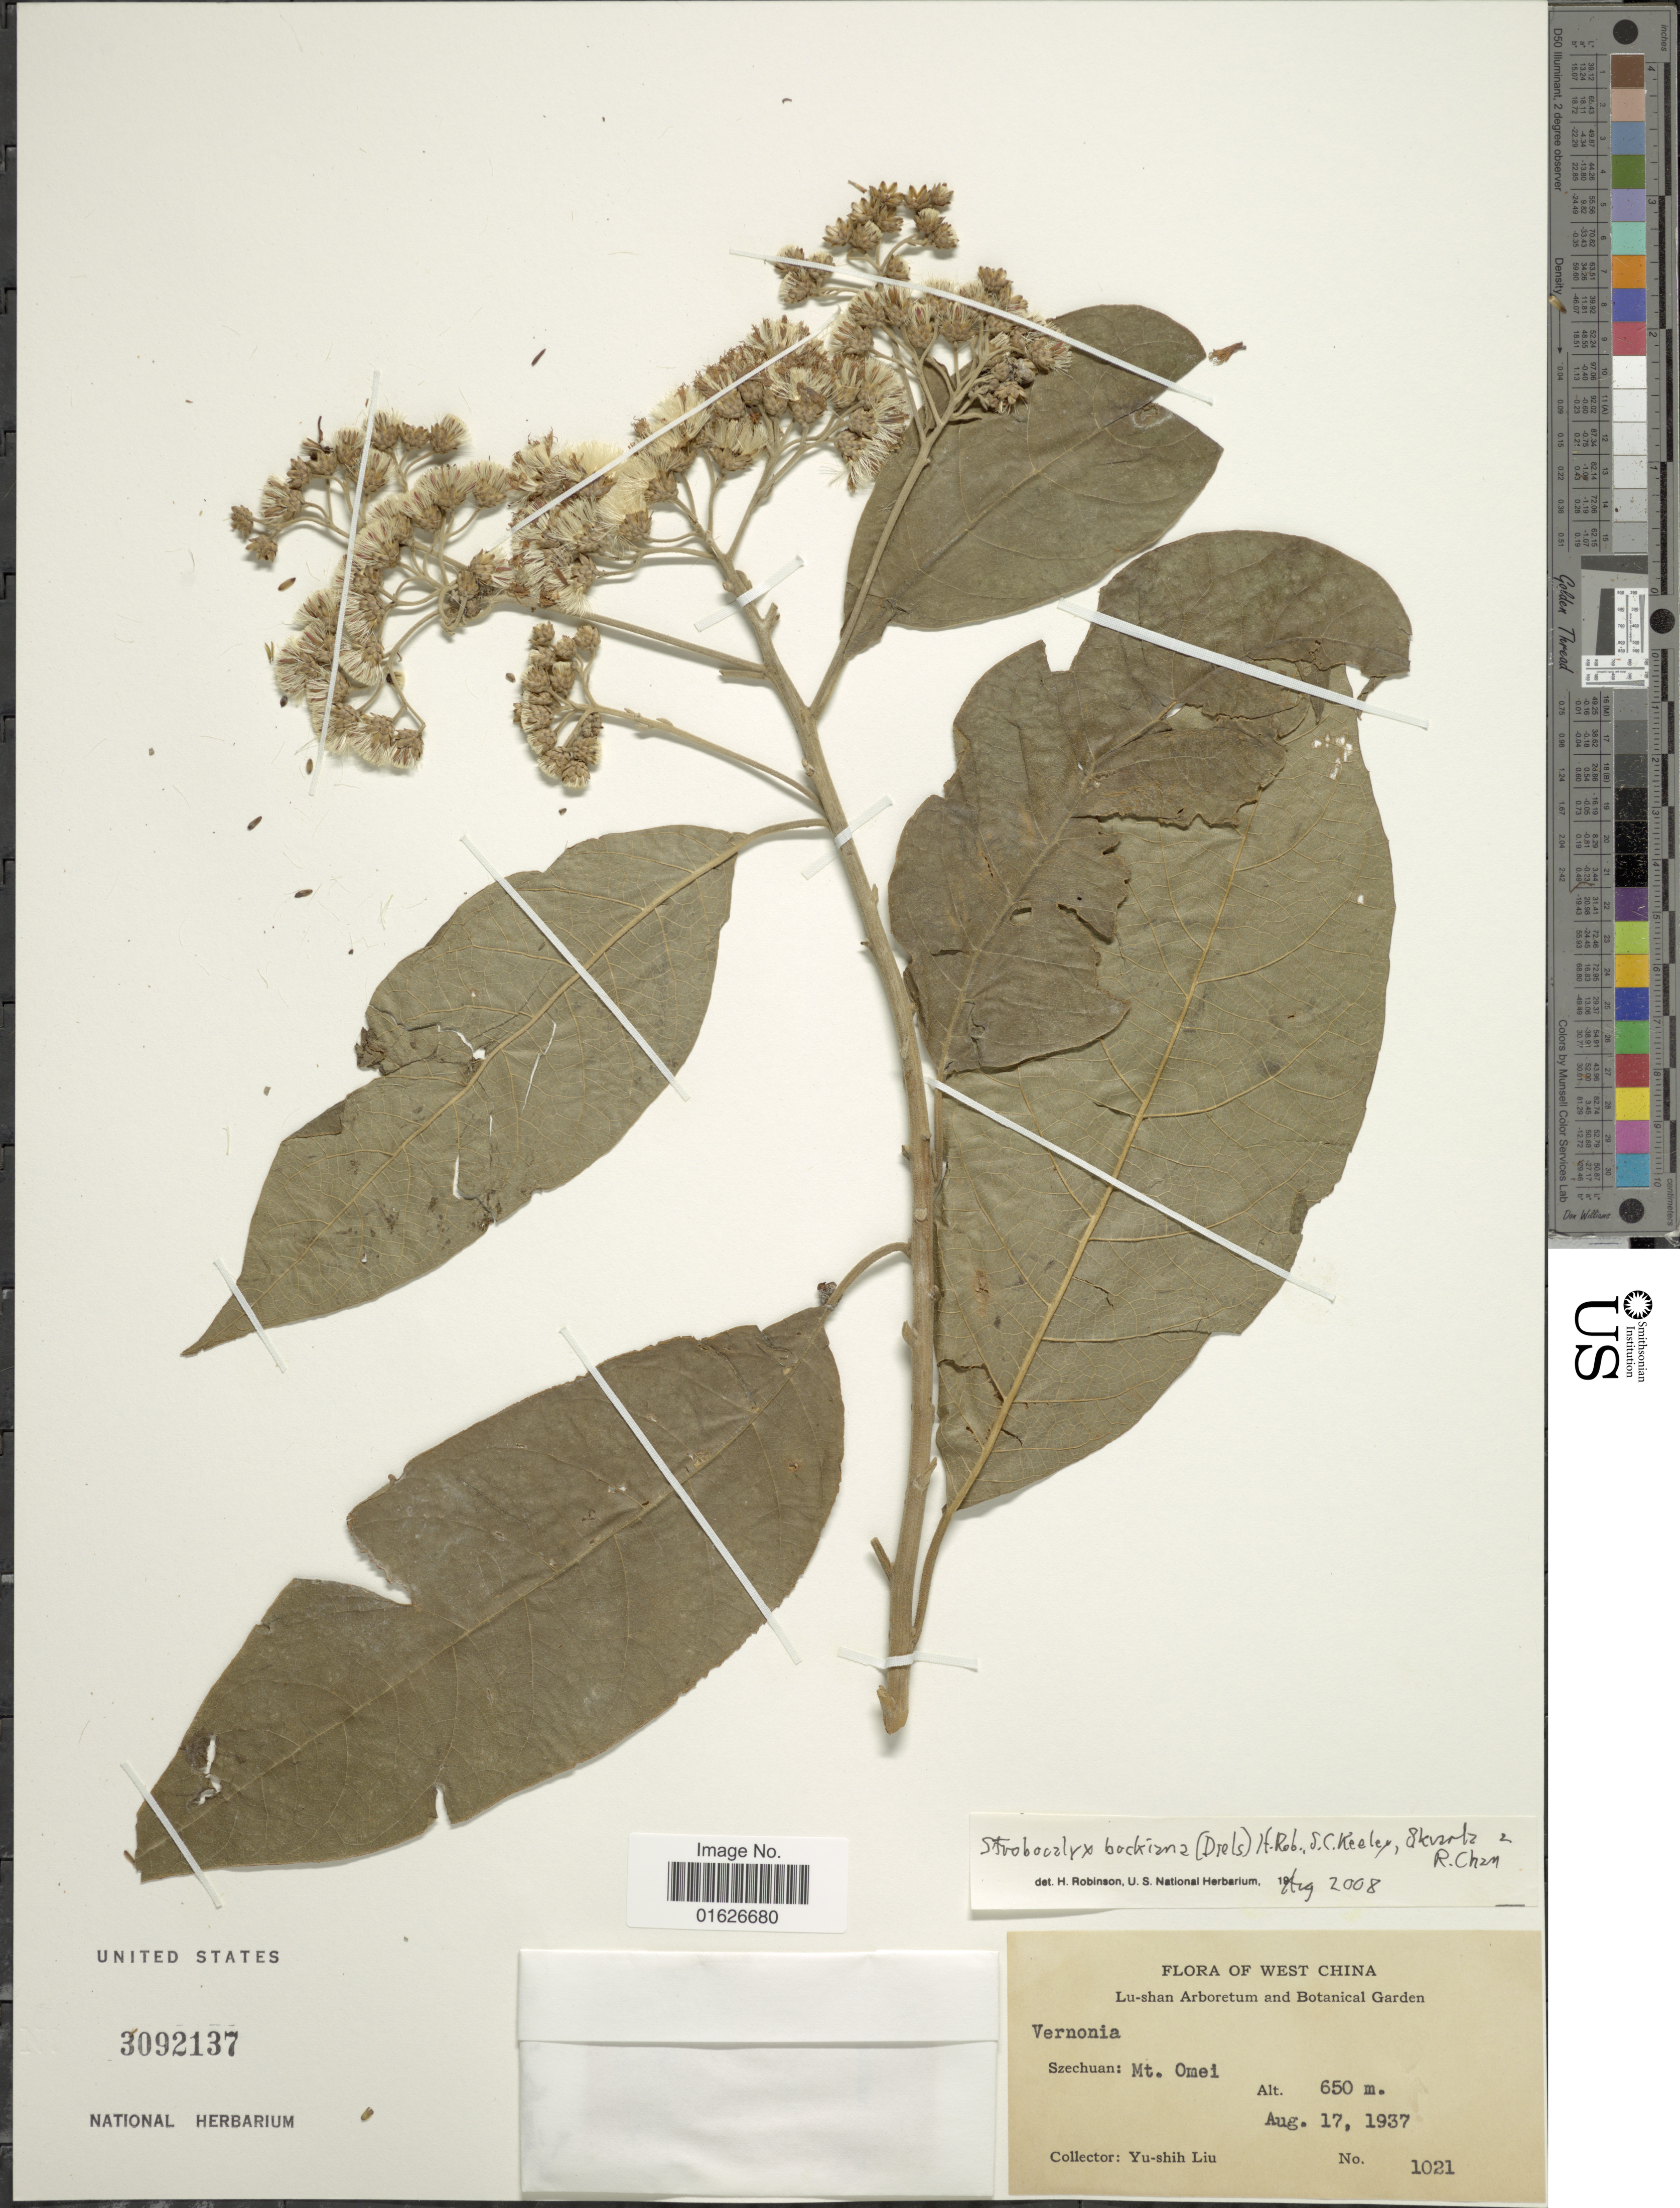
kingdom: Plantae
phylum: Tracheophyta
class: Magnoliopsida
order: Asterales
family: Asteraceae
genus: Strobocalyx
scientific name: Strobocalyx bockiana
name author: (Diels) H. Rob.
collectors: Y.-S. Liu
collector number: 1021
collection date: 1937-08-17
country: China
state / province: Sichuan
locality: West China, Szechuan: Mt. OMei.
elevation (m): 650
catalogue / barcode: US 3092137